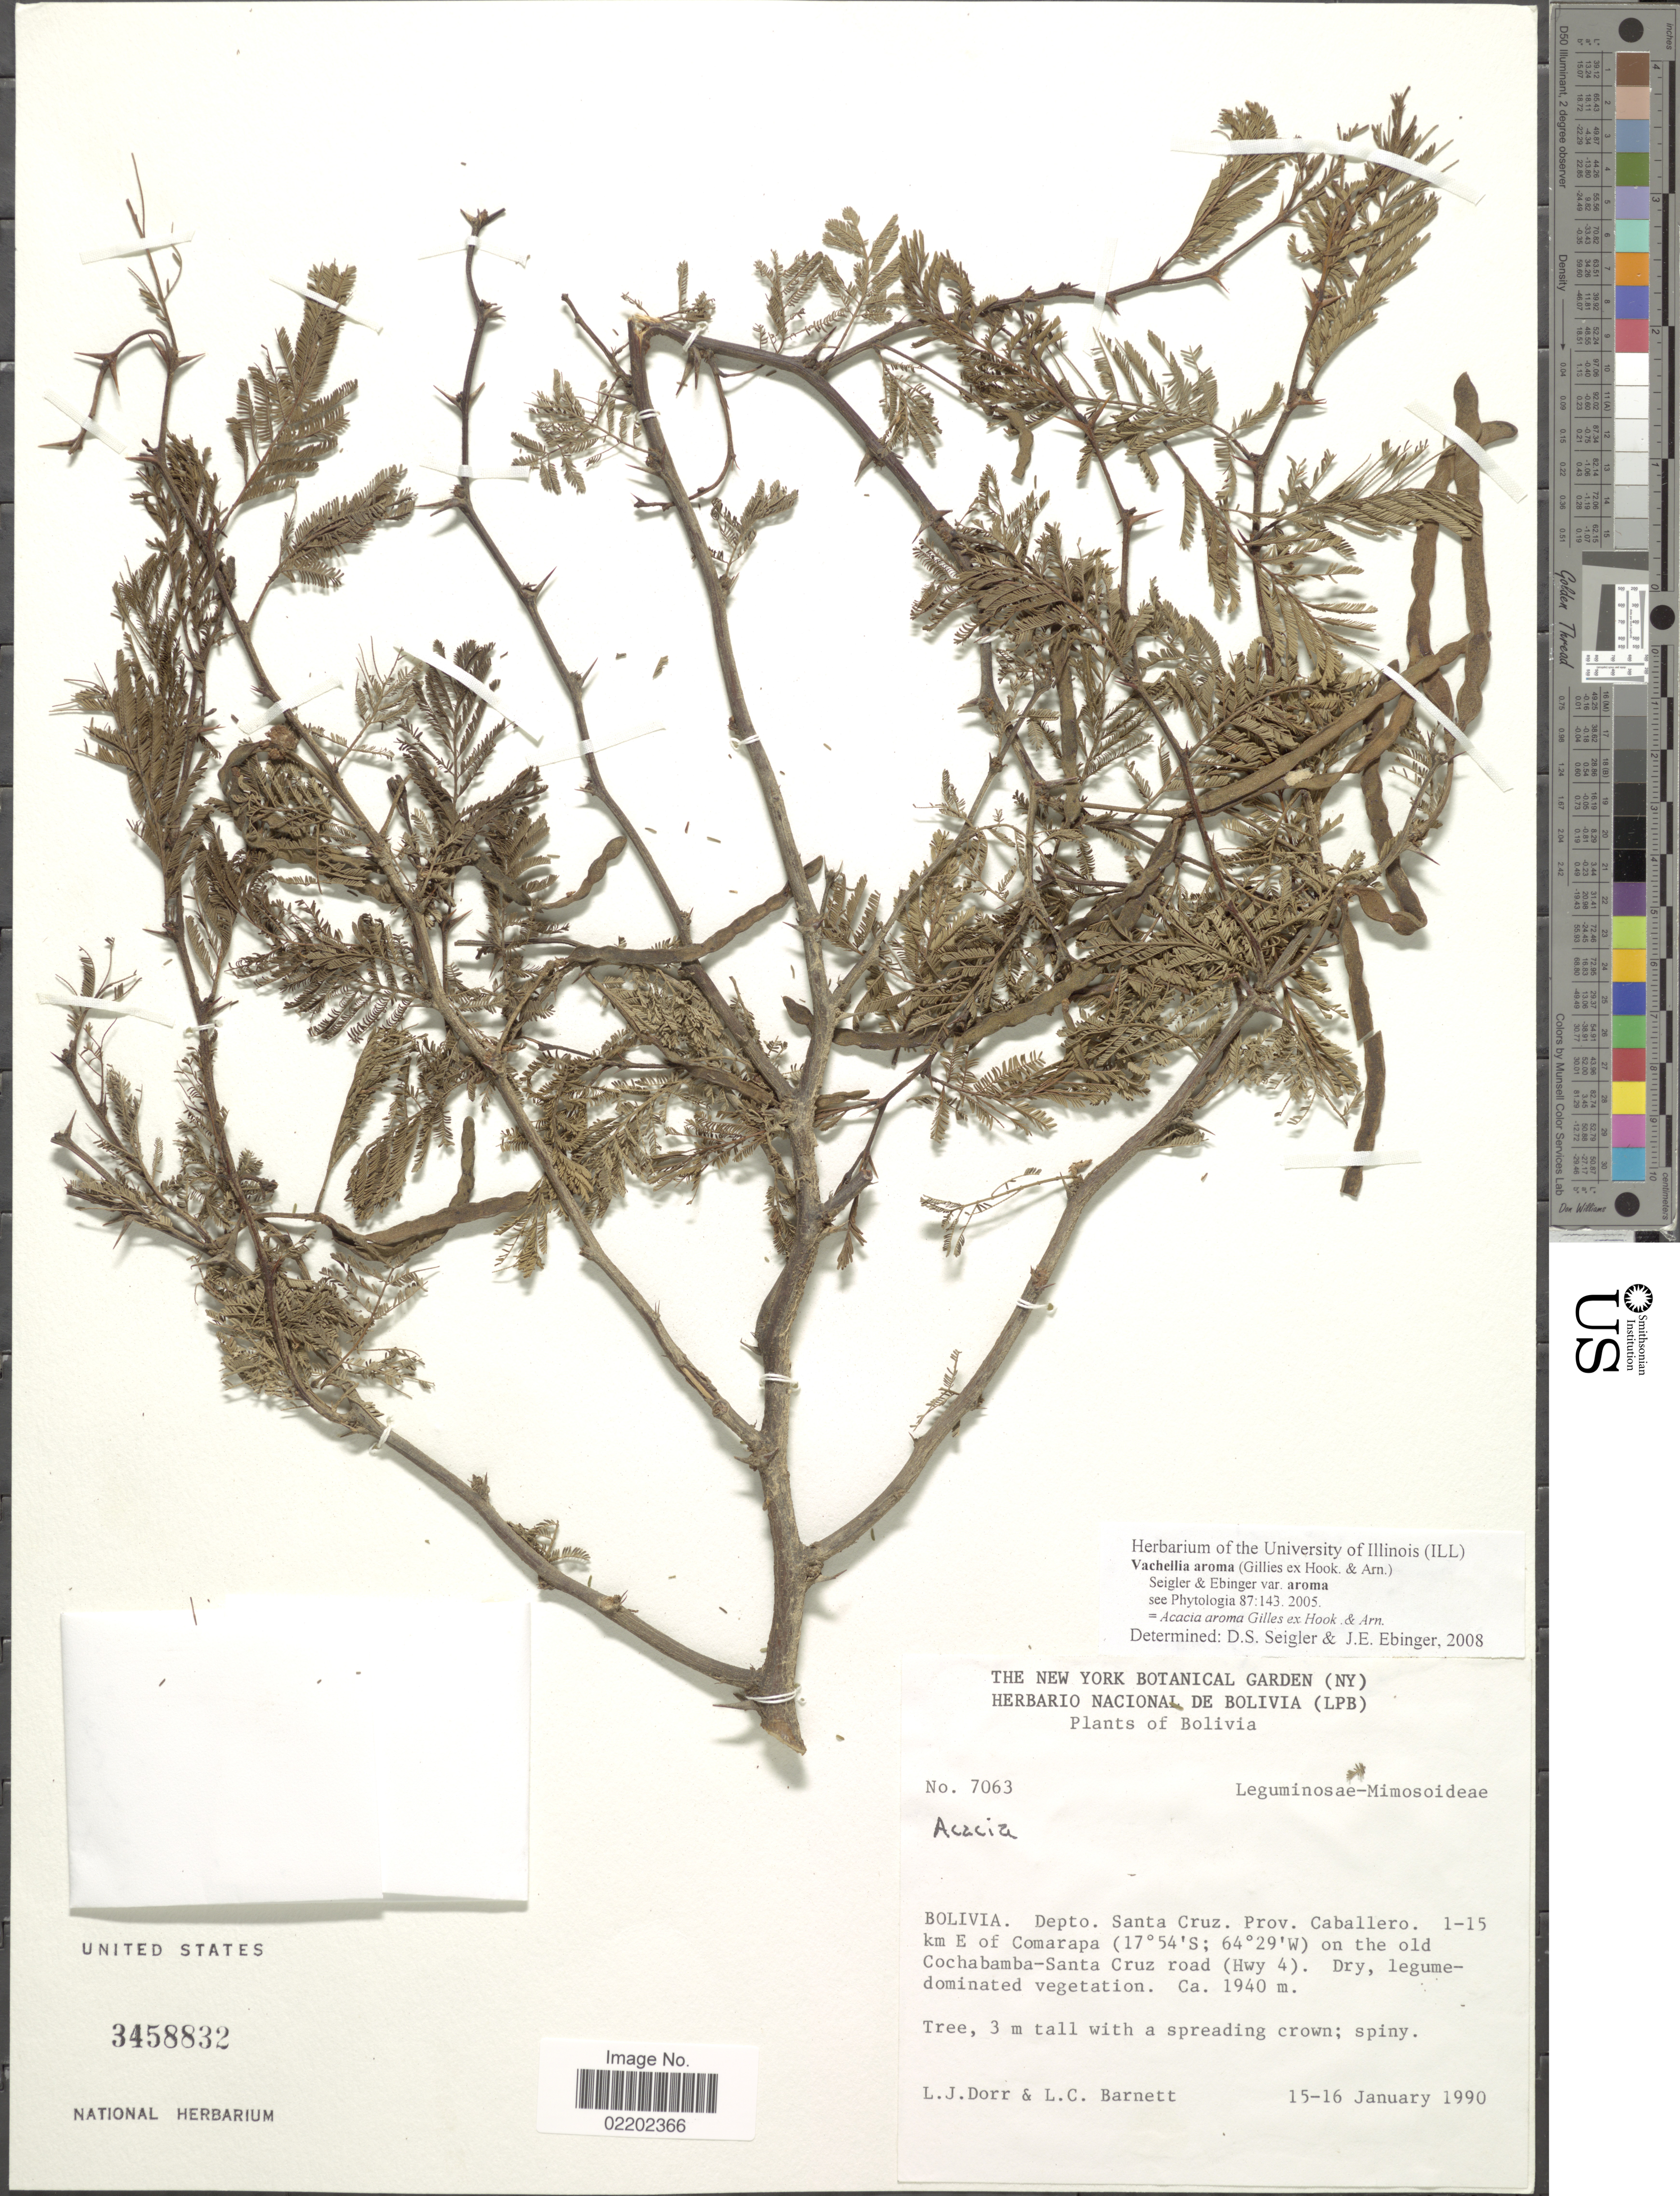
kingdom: Plantae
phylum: Tracheophyta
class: Magnoliopsida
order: Fabales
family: Fabaceae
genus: Vachellia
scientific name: Vachellia aroma var. aroma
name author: (Gillies ex Hook. & Arn.) Seigler & Ebinger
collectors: L. J. Dorr & L. C. Barnett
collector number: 7063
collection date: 1990-01-15/1990-01-16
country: Bolivia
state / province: Santa Cruz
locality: Depto Santa Cruz. Prov. Caballero. 1- 15 km E of Comarapa on the old Cochabamba-Santa Cruz road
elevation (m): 1940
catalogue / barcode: US 3458832